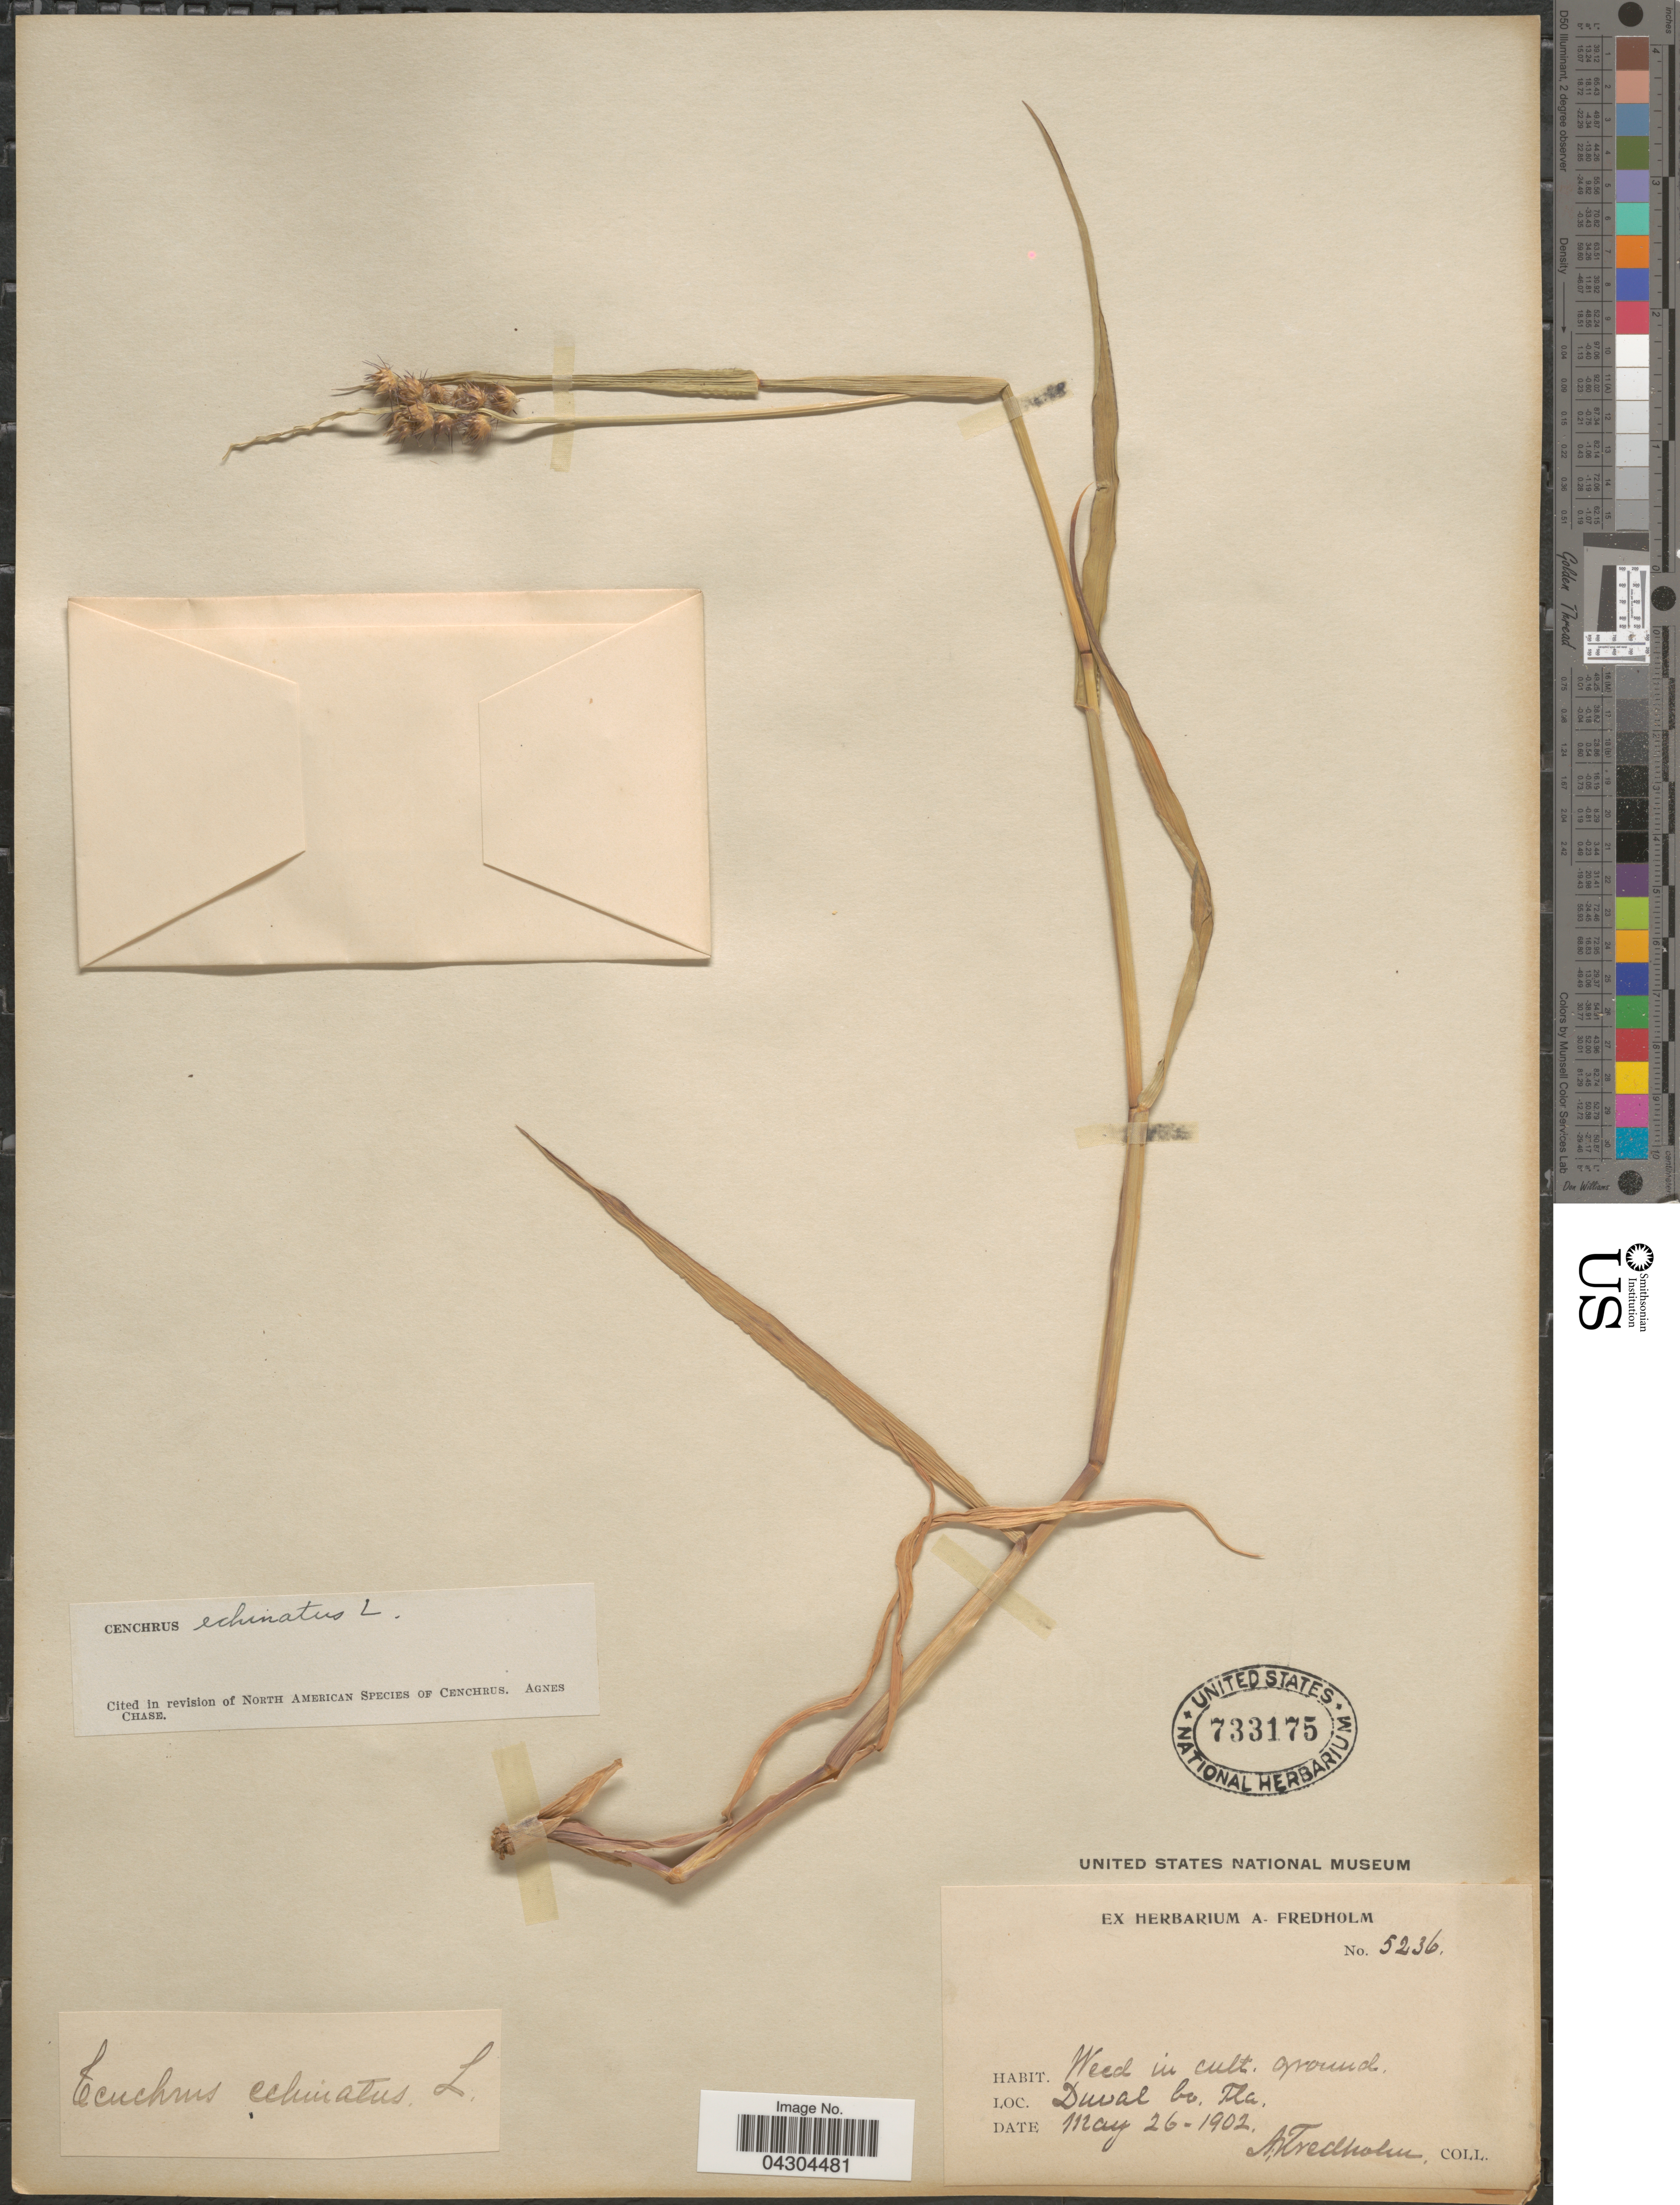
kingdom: Plantae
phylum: Tracheophyta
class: Liliopsida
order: Poales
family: Poaceae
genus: Cenchrus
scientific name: Cenchrus echinatus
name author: L.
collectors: A. Fredholm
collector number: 5236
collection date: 1902-05-26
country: United States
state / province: Florida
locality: Weed in cult. ground. Duval Co.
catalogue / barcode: US 733175